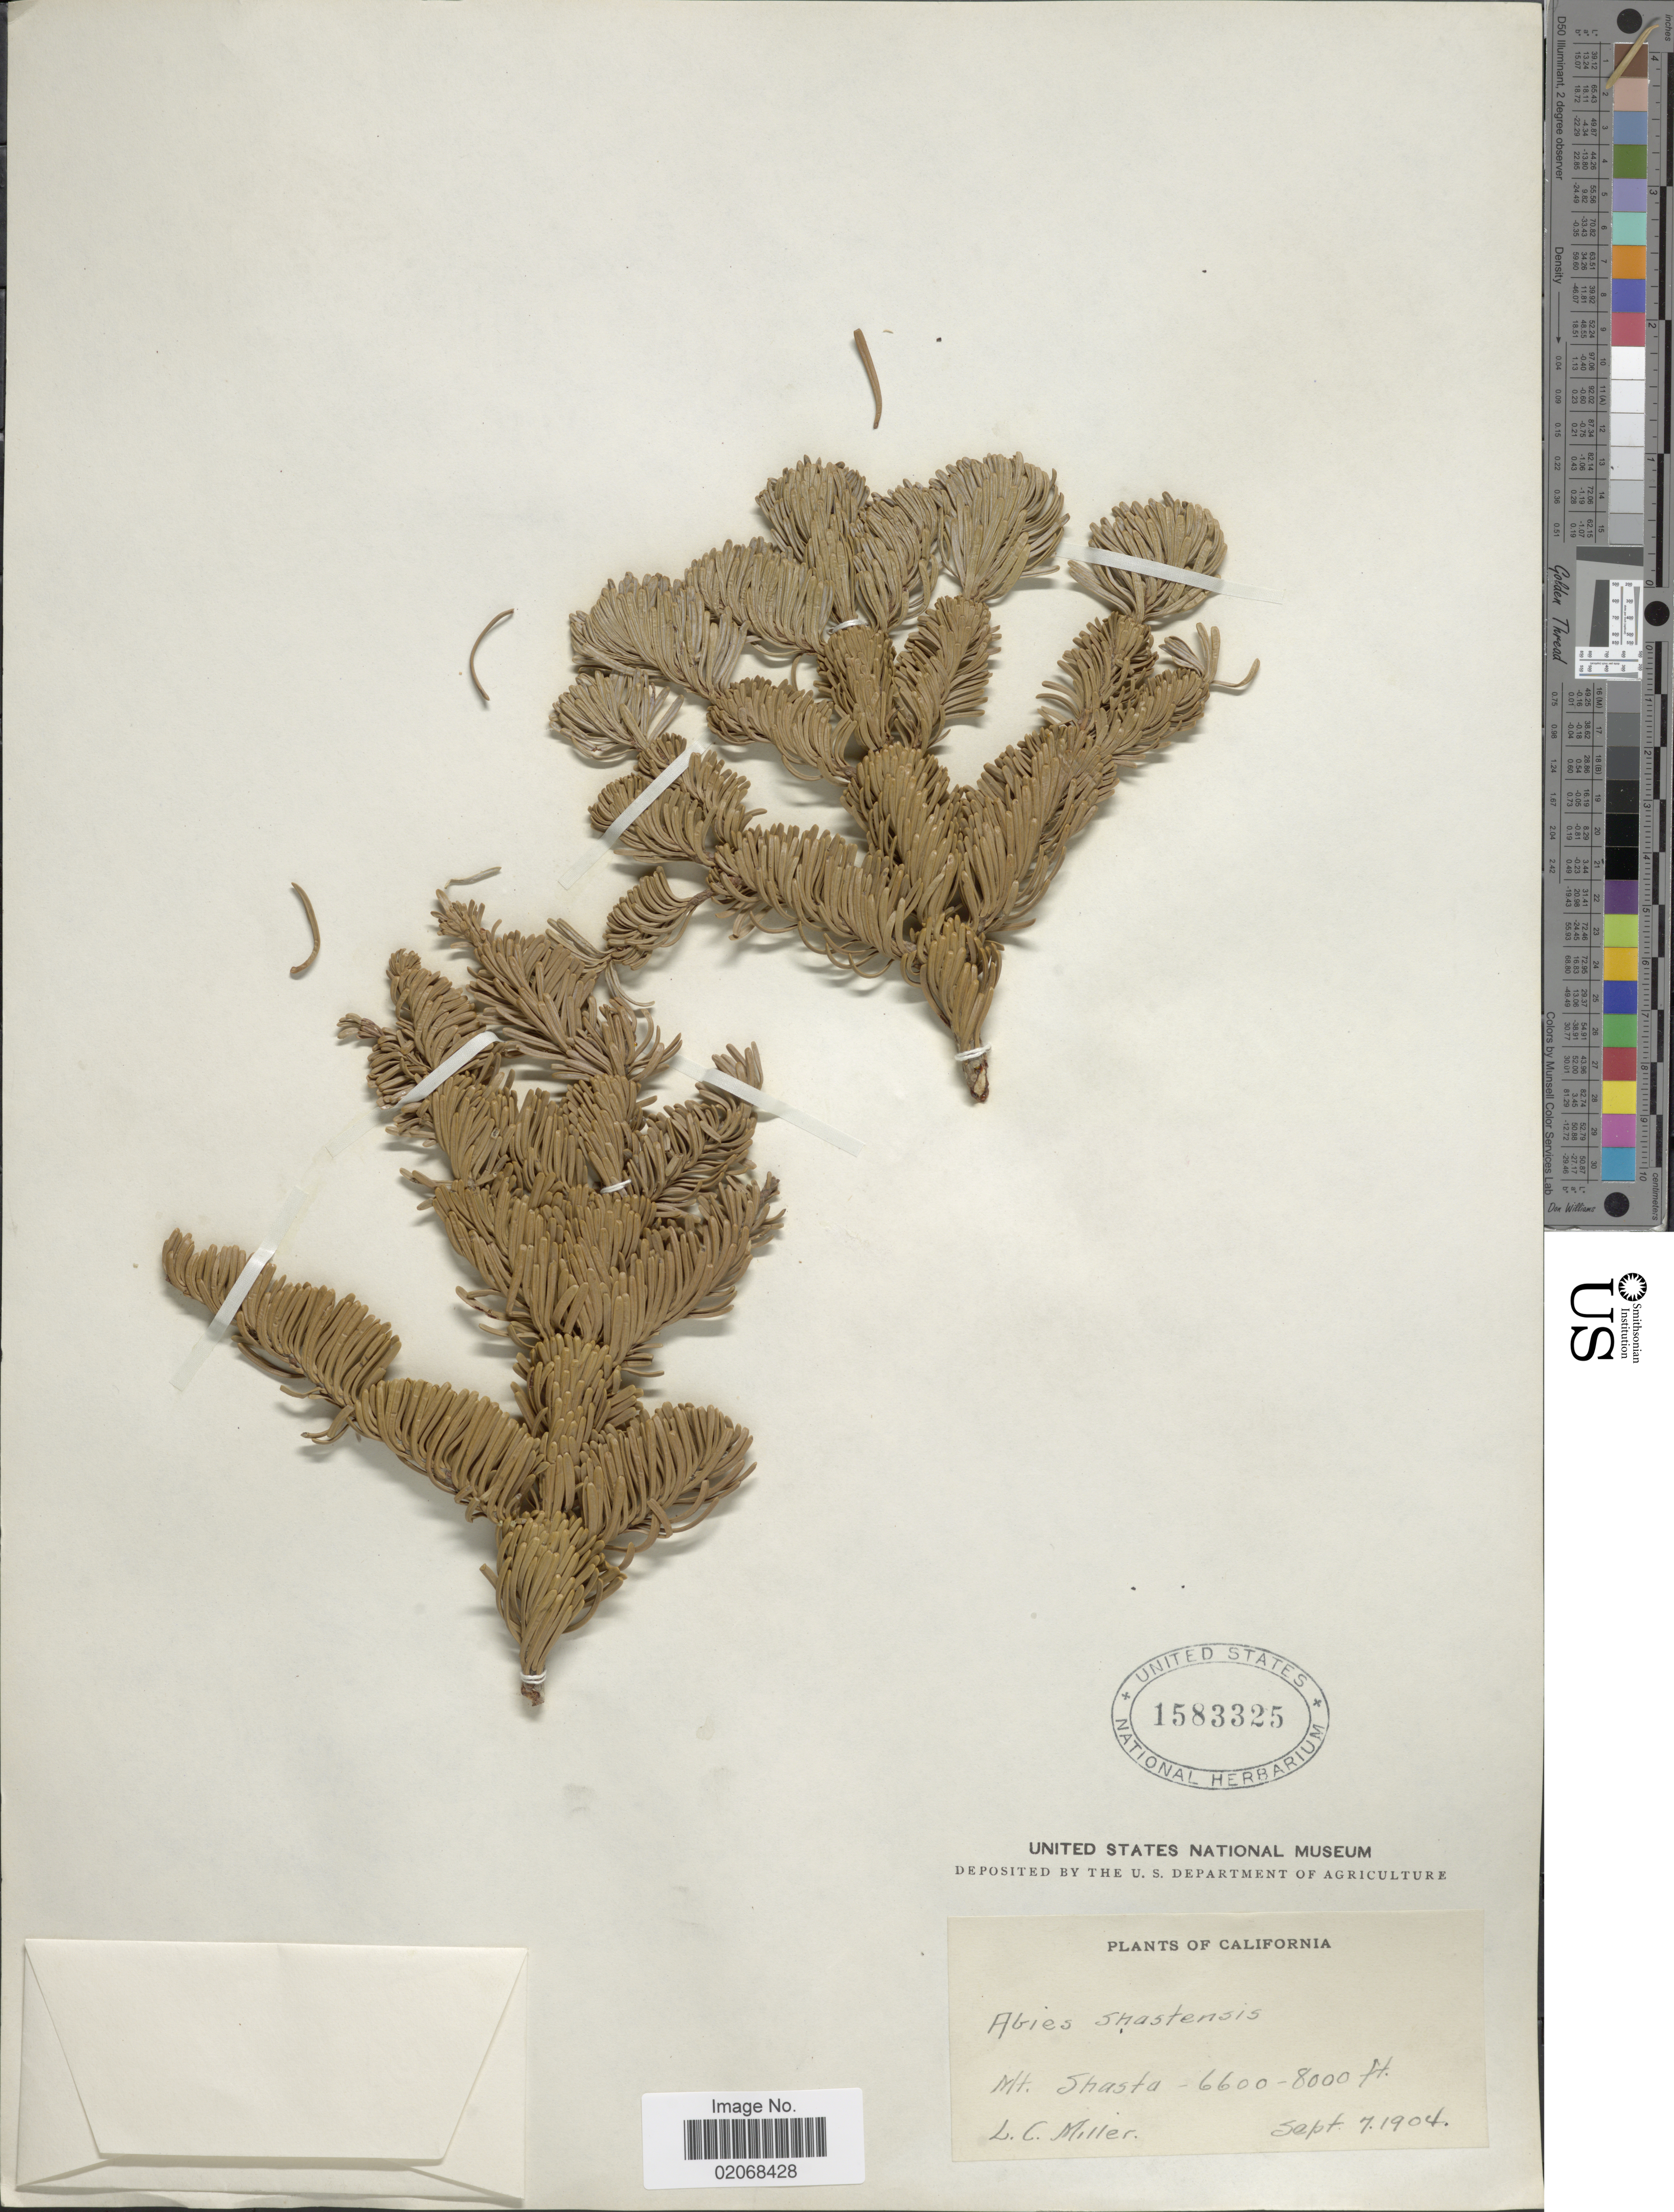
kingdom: Plantae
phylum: Tracheophyta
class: Pinopsida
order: Pinales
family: Pinaceae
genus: Abies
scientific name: Abies magnifica var. shastensis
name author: Lemmon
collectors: L. Miller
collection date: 1904-09-07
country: United States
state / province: California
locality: Mt Shasta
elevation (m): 2012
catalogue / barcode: US 1583325